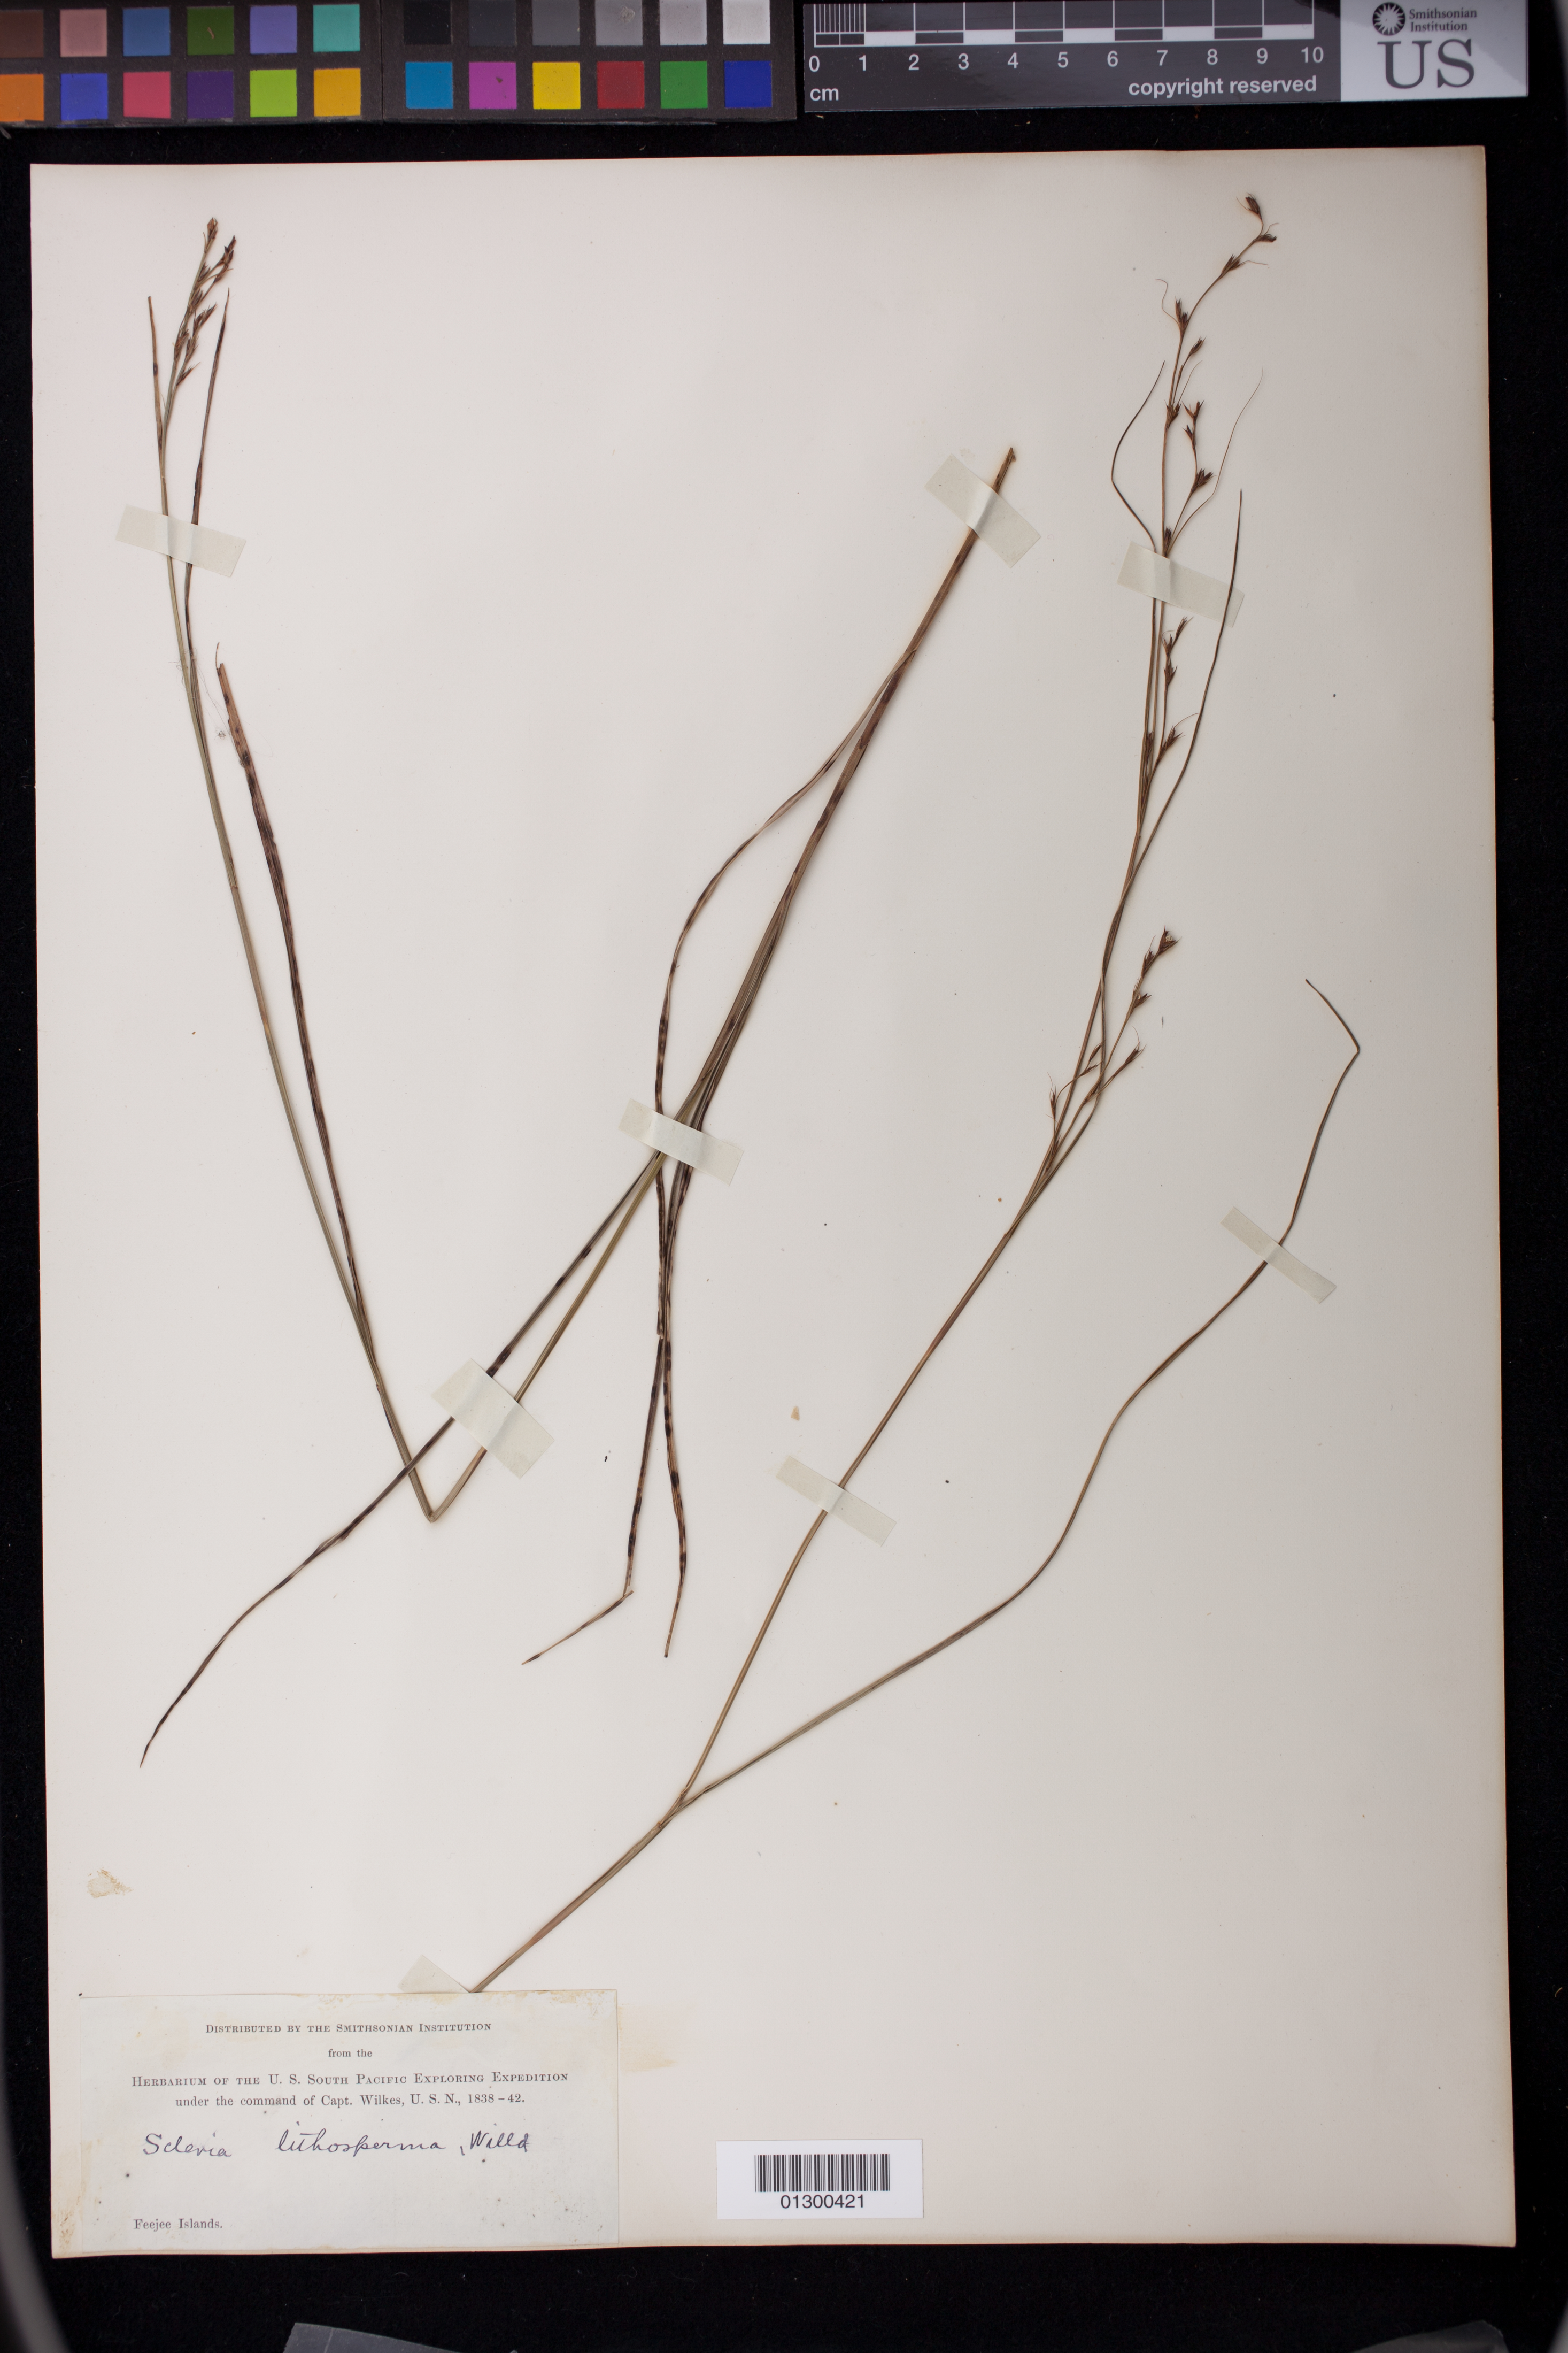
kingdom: Plantae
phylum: Tracheophyta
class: Liliopsida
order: Poales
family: Cyperaceae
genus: Scleria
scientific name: Scleria lithosperma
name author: (L.) Sw.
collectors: Wilkes Explor. Exped.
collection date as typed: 1838-1842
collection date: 1838/1842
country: Fiji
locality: Feejee islands [fiji islands]